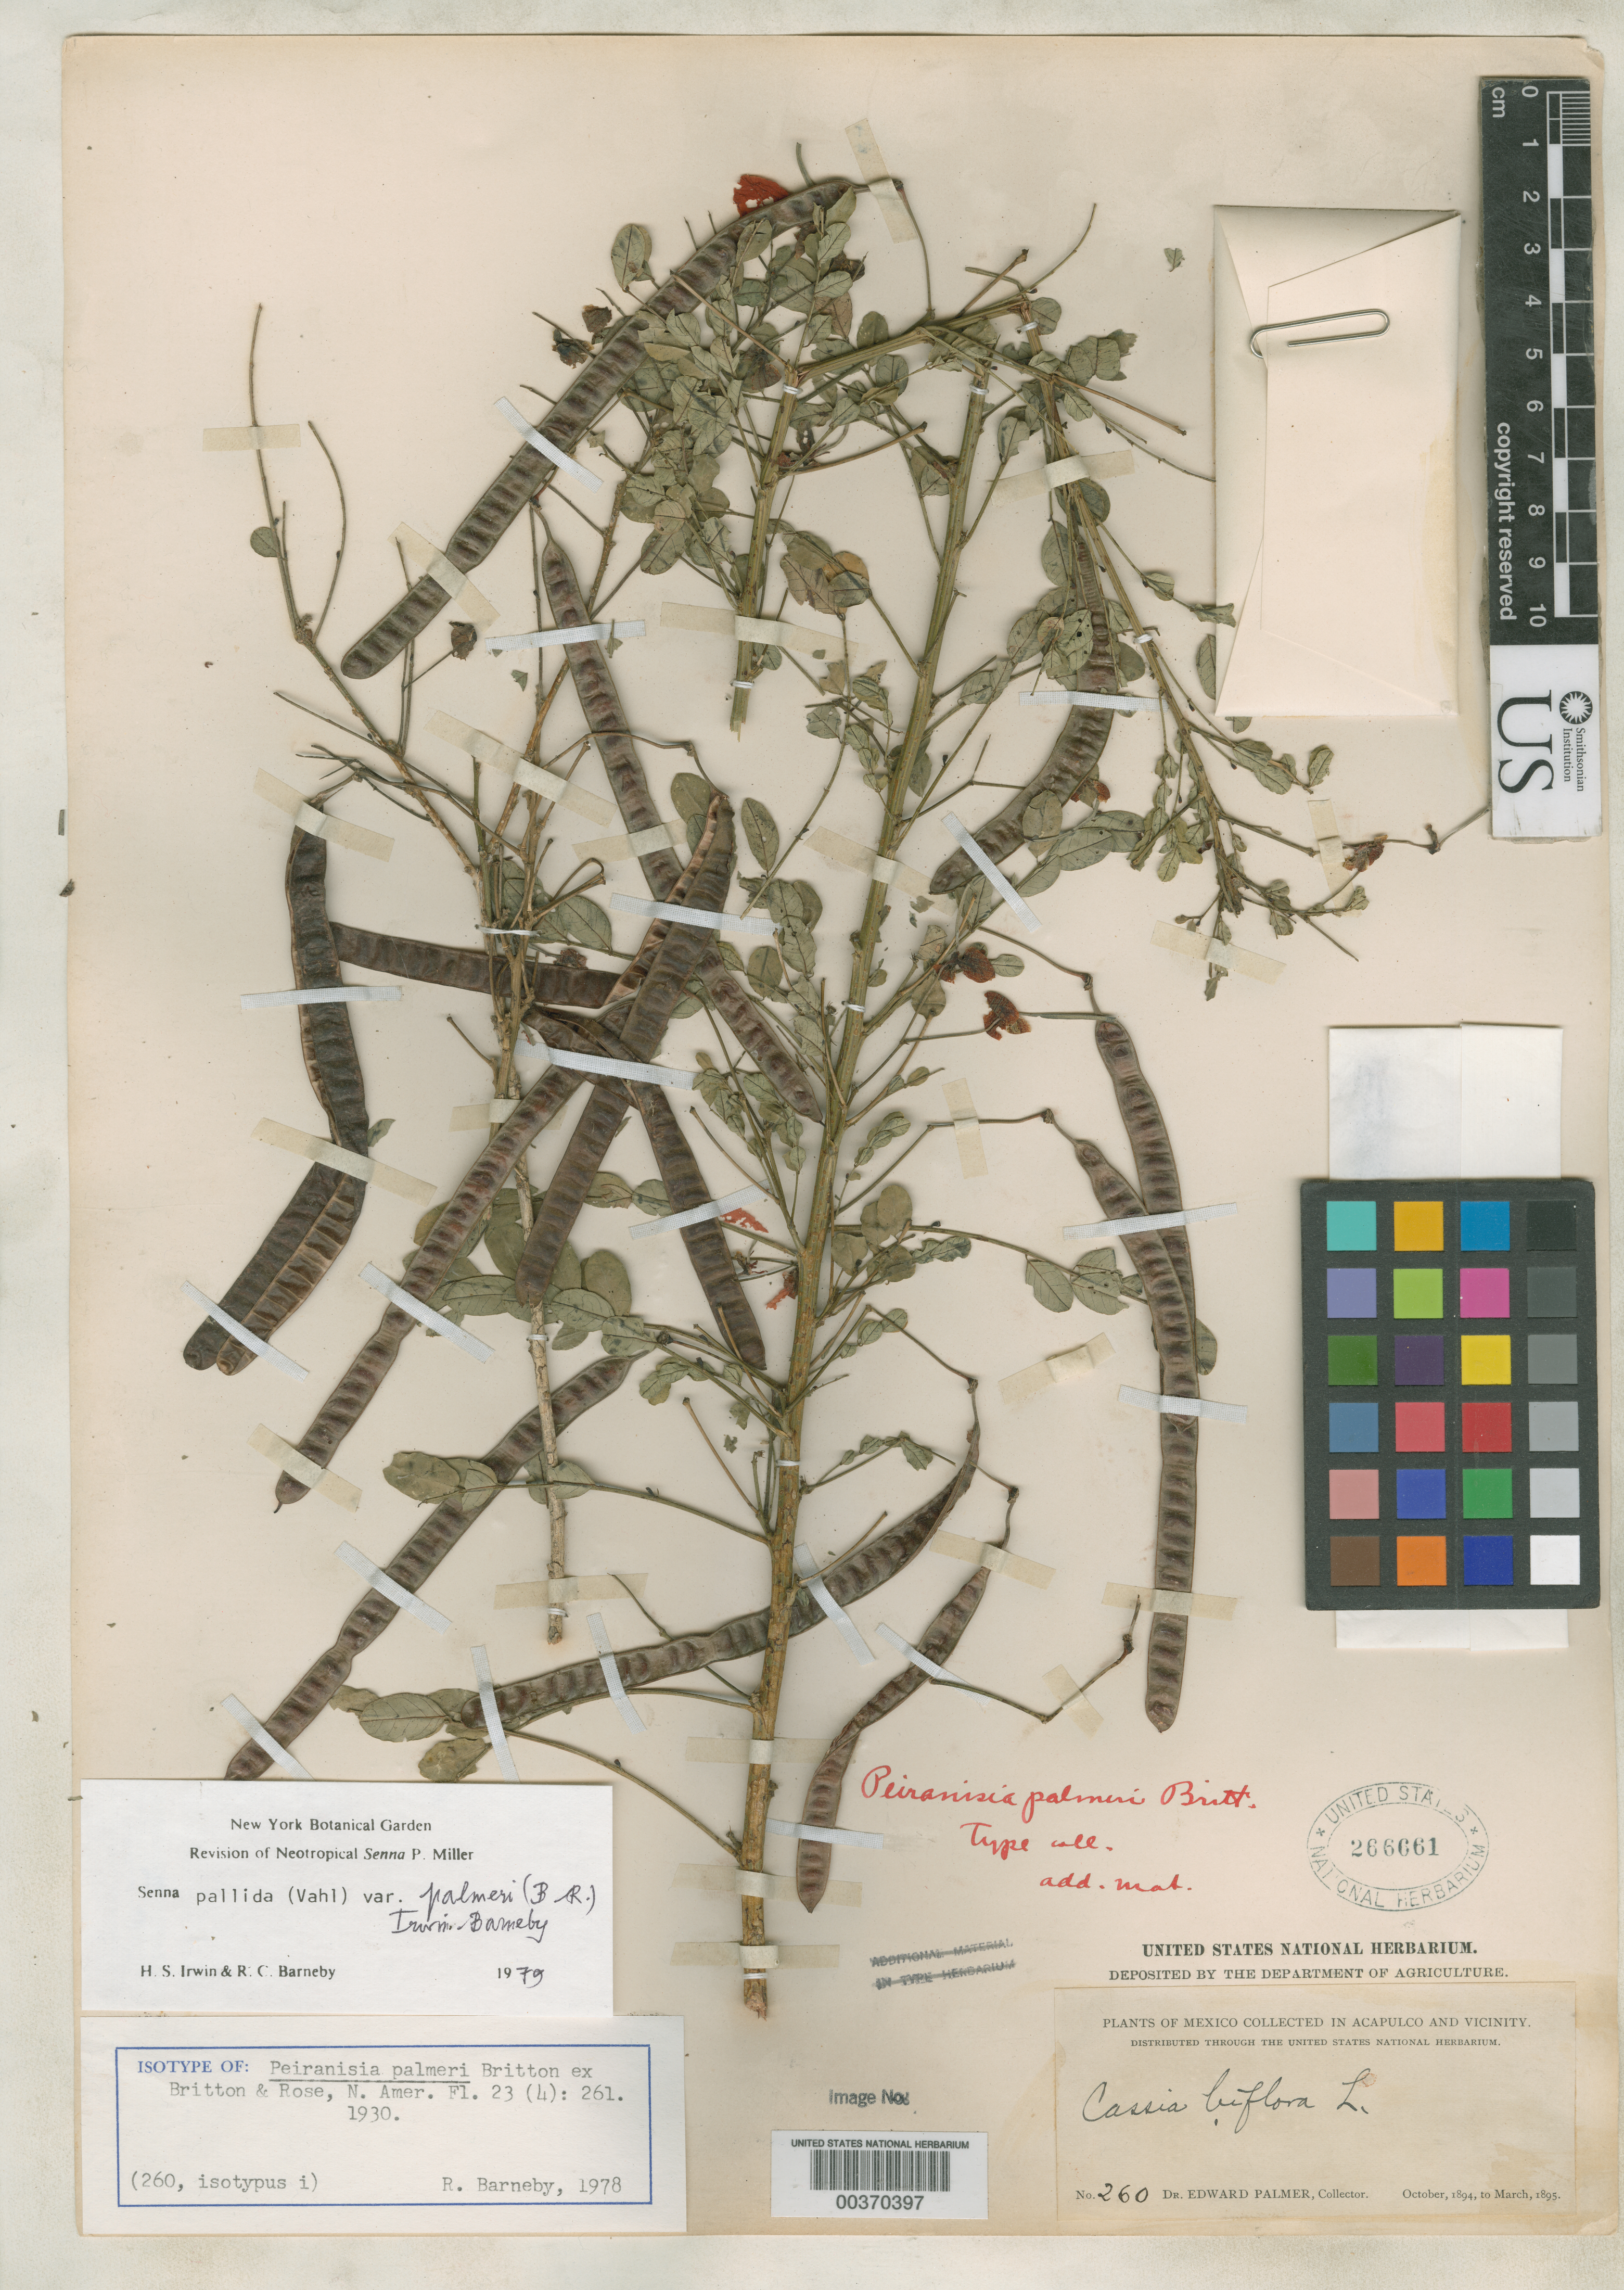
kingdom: Plantae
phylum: Tracheophyta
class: Magnoliopsida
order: Fabales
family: Fabaceae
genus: Peiranisia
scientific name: Peiranisia palmeri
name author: Britton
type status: Isotype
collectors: E. Palmer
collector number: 260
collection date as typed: Oct 1894 to -- Mar 1895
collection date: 1894-10/1895-03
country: Mexico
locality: Acapulco.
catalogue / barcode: US 266661